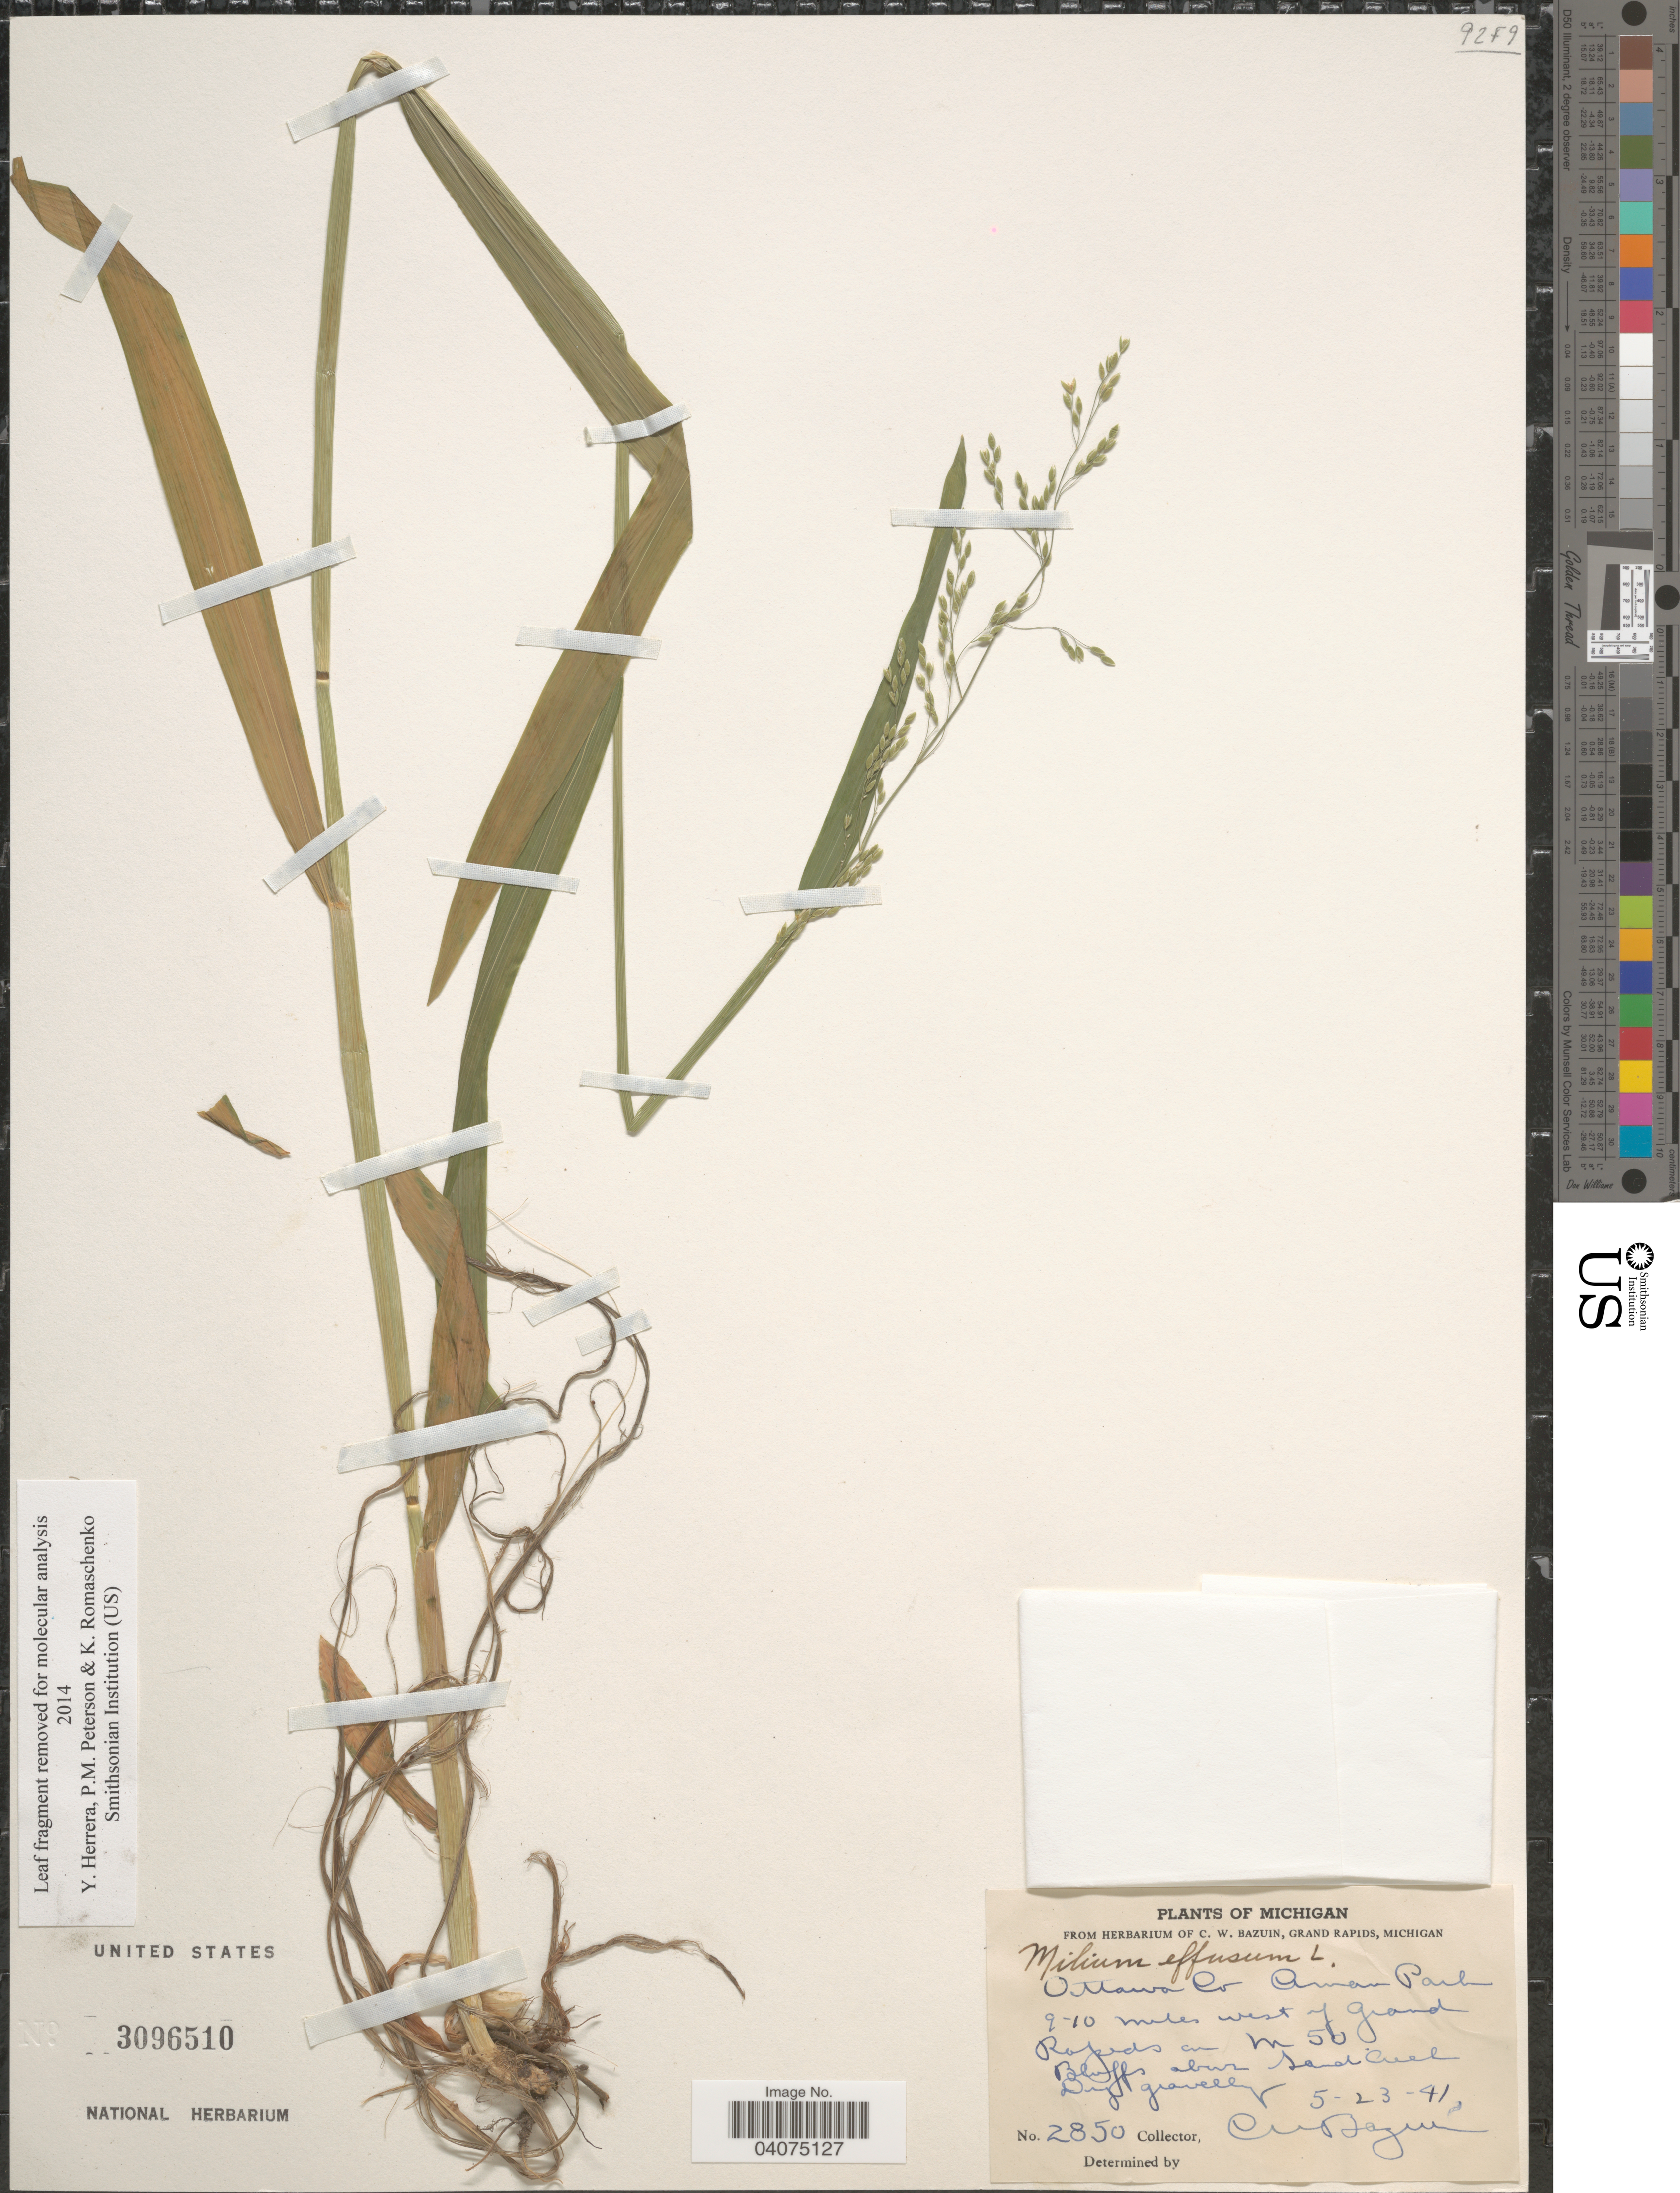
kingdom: Plantae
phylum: Tracheophyta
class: Liliopsida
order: Poales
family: Poaceae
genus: Milium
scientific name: Milium effusum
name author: L.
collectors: C. Bazuin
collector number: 2850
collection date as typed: Transcribed d/m/y: 23/5/41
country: United States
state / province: Michigan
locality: Ottawa Co. Aman Park 9-10 miles west of Grand Rapids on M 50. Bluffs above sand creek.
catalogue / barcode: US 3096510